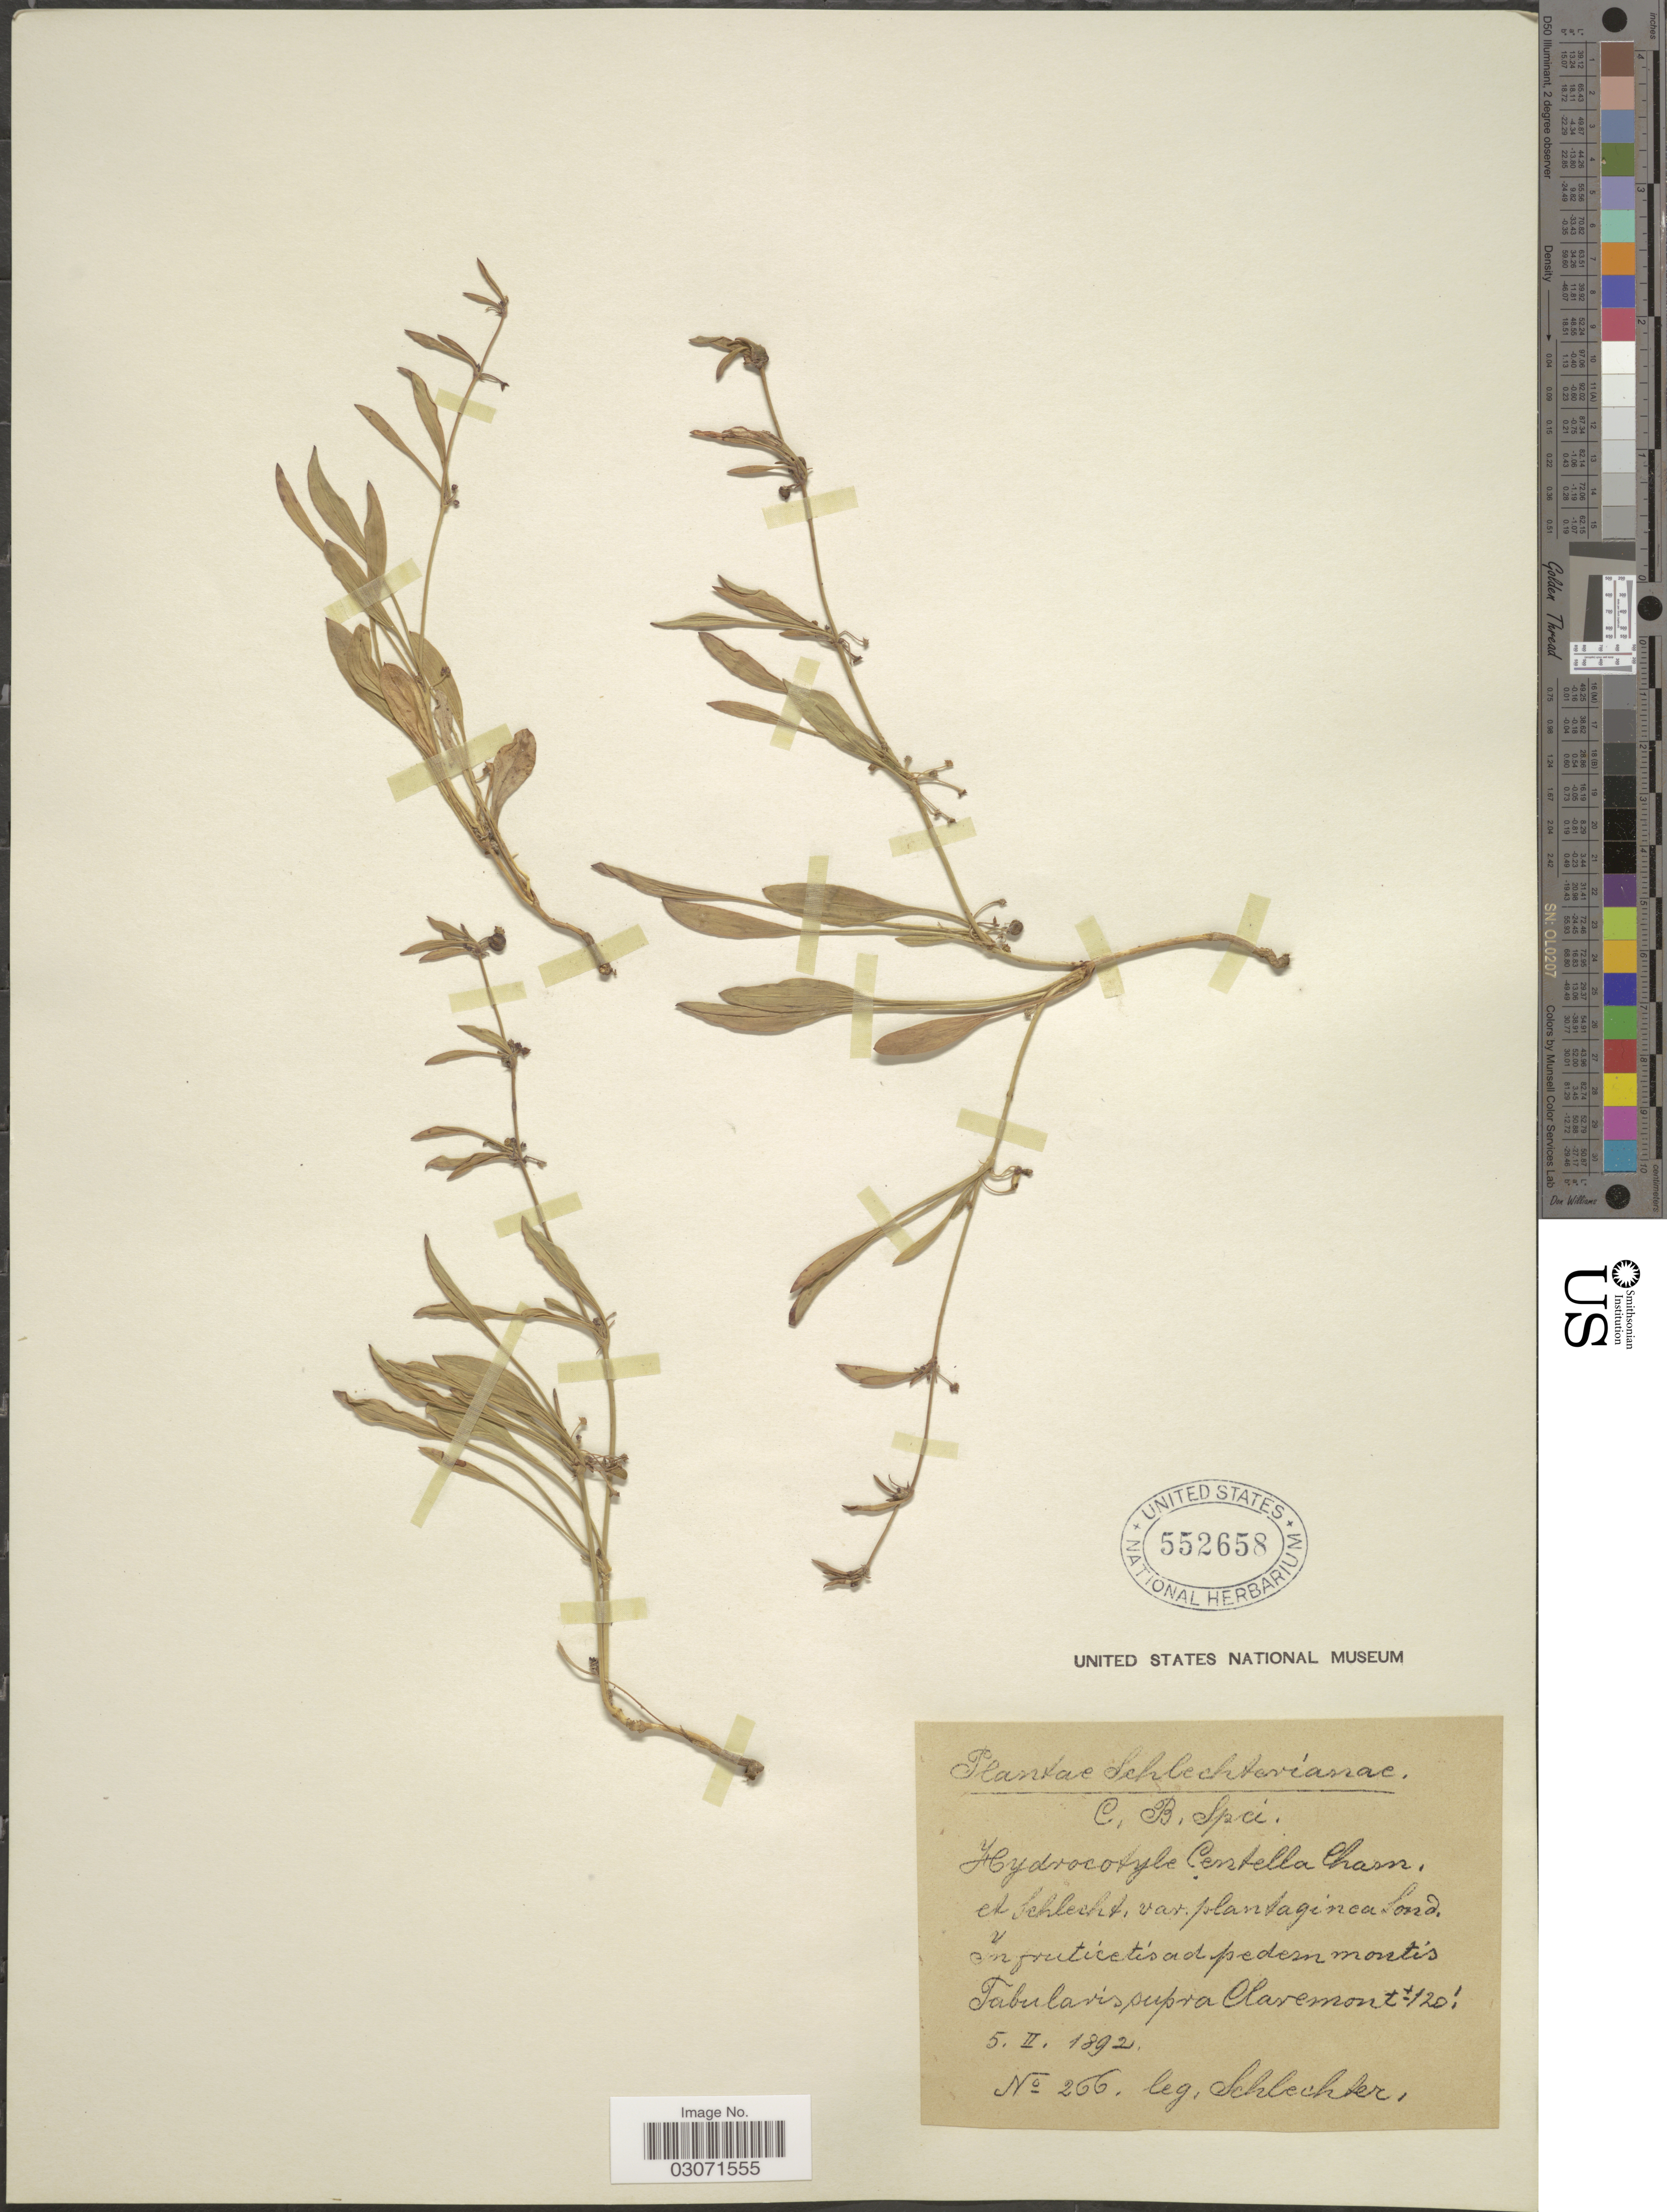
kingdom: Plantae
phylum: Tracheophyta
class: Magnoliopsida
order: Apiales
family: Araliaceae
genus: Hydrocotyle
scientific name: Hydrocotyle centella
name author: Cham. & Schltdl.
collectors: Schlechter, --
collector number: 266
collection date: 1892-02-05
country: South Africa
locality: C. B. Spei. Ad pedem montis Tabularis supra Claremont.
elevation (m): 37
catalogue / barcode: US 552658